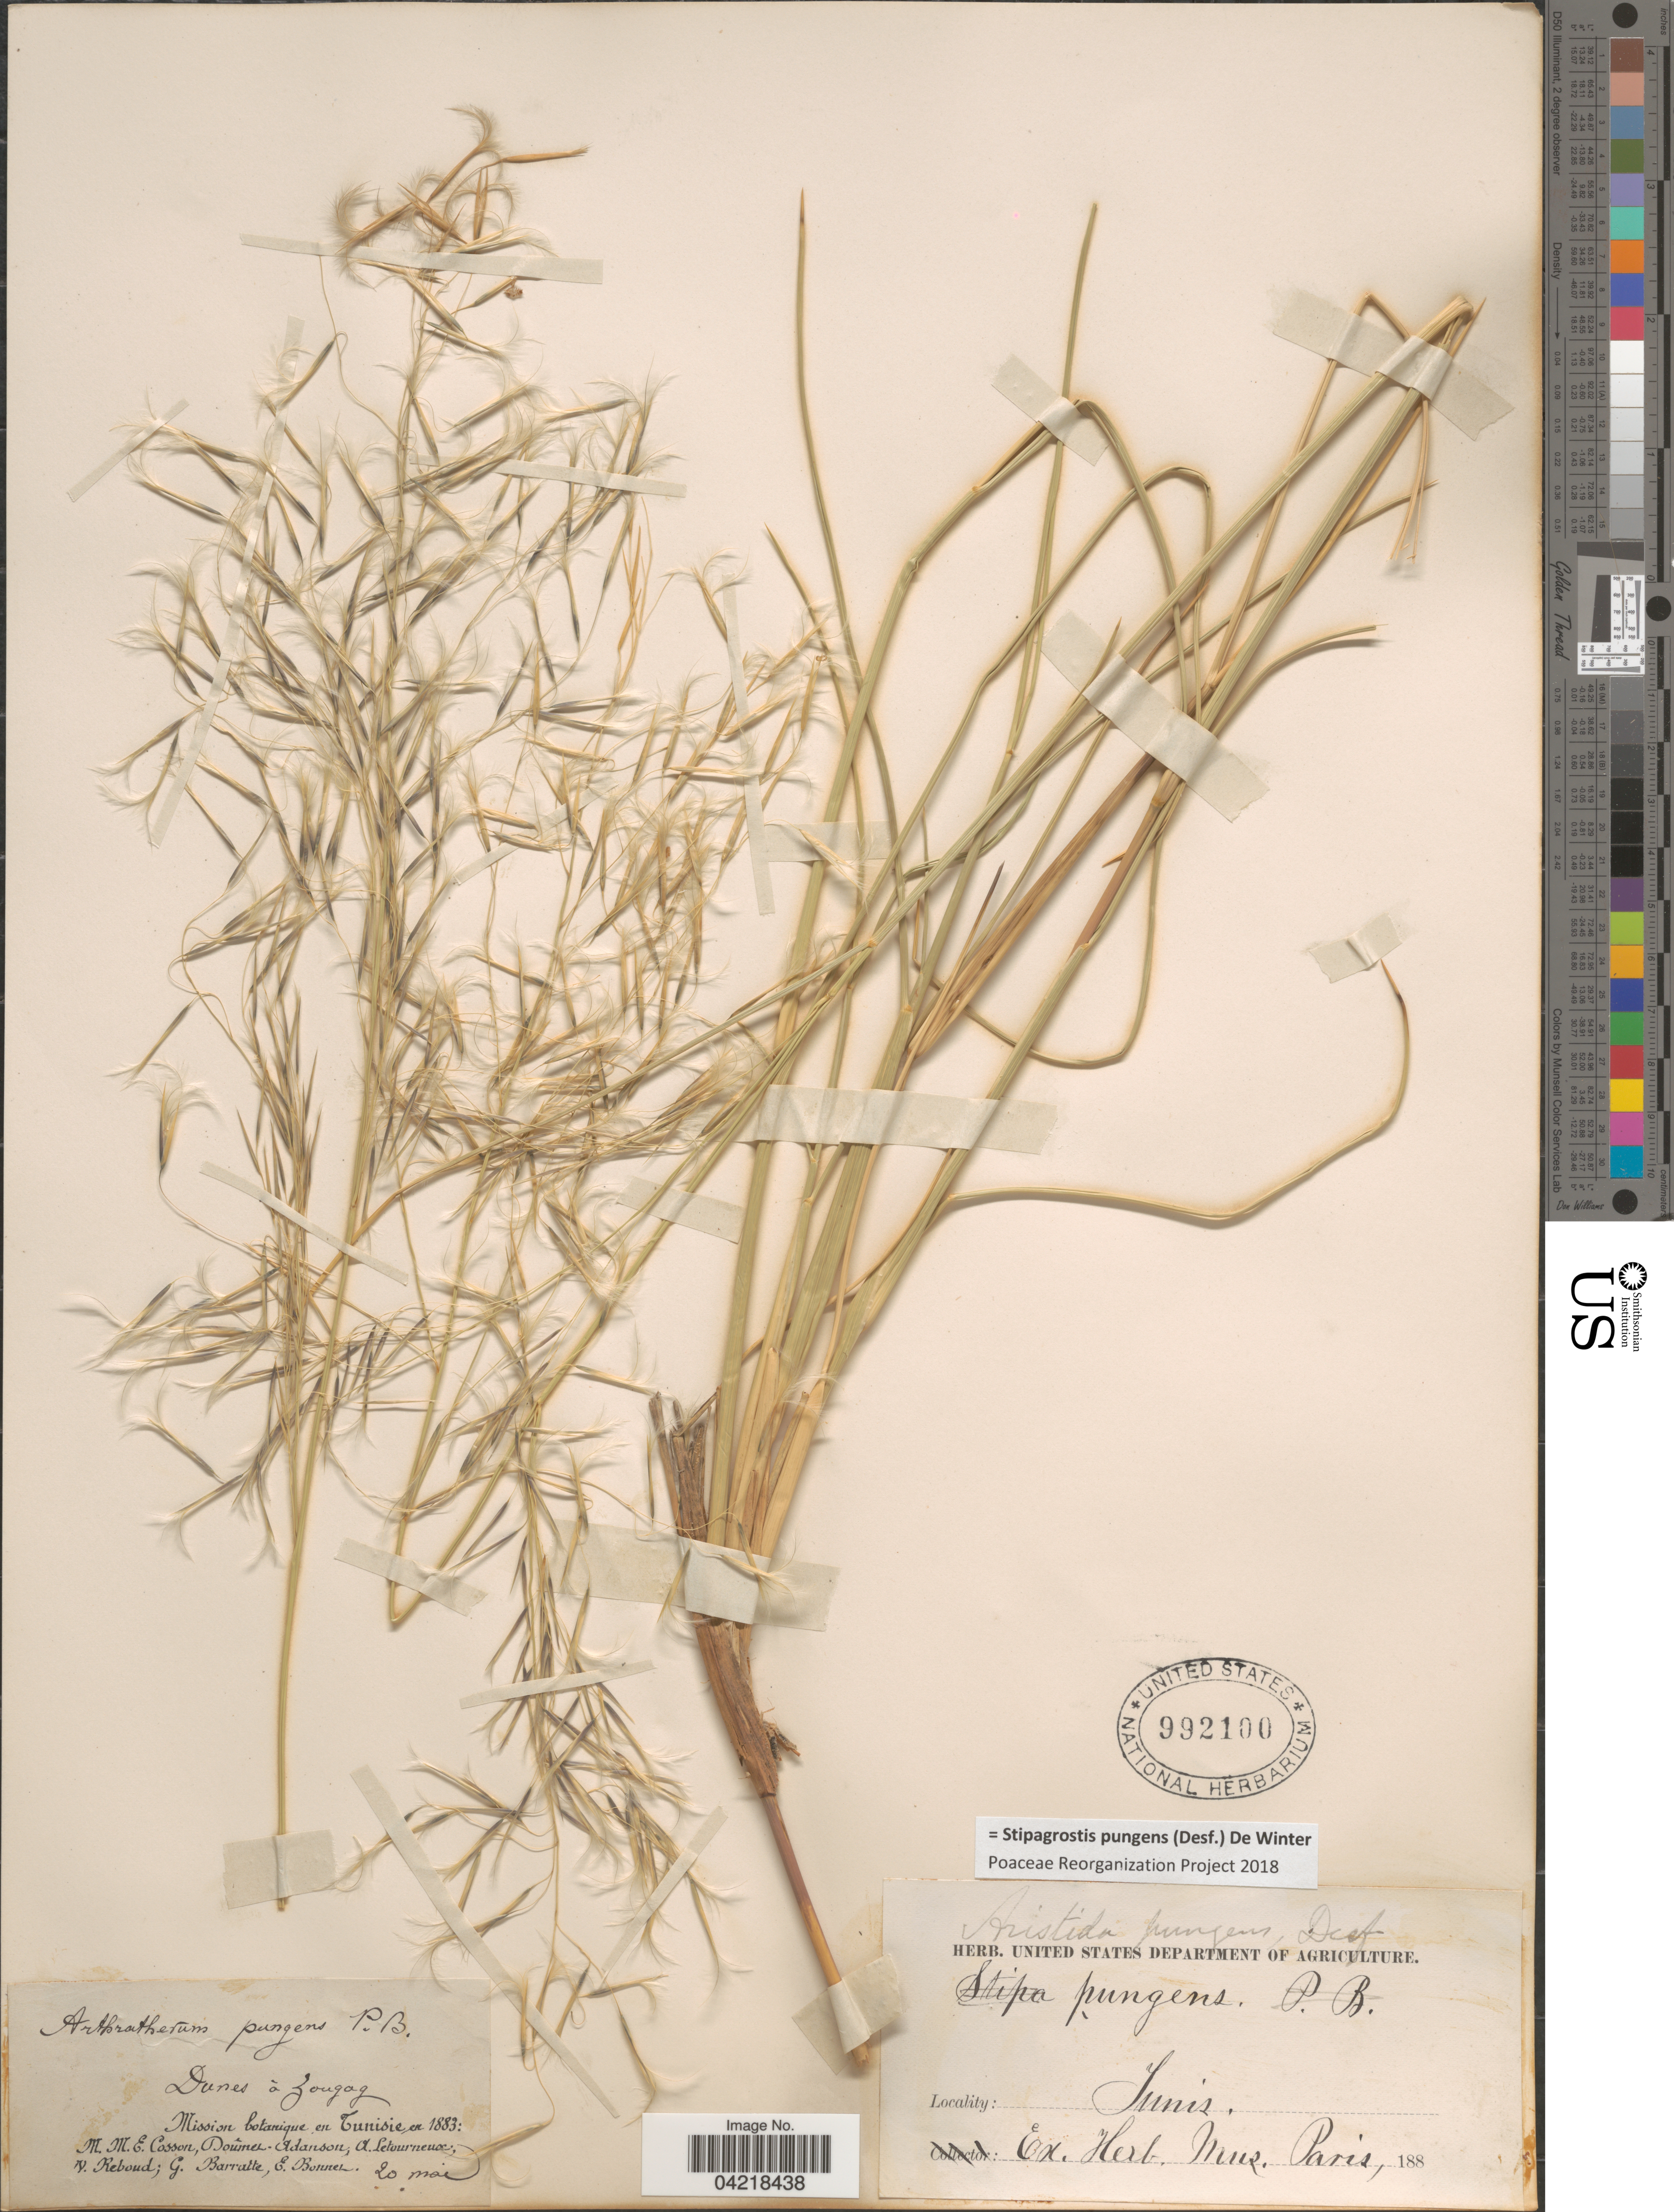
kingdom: Plantae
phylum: Tracheophyta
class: Liliopsida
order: Poales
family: Poaceae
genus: Stipagrostis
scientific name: Stipagrostis pungens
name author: (Desf.) De Winter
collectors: M. Cosson, -. Doumel-Adanson, A. Letourneux, V. Reboud & et al.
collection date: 1883-05-20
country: Tunisia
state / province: Tunis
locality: Dunes à Zougag. Mission botanique en Tunisie en 1883.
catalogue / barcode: US 992100